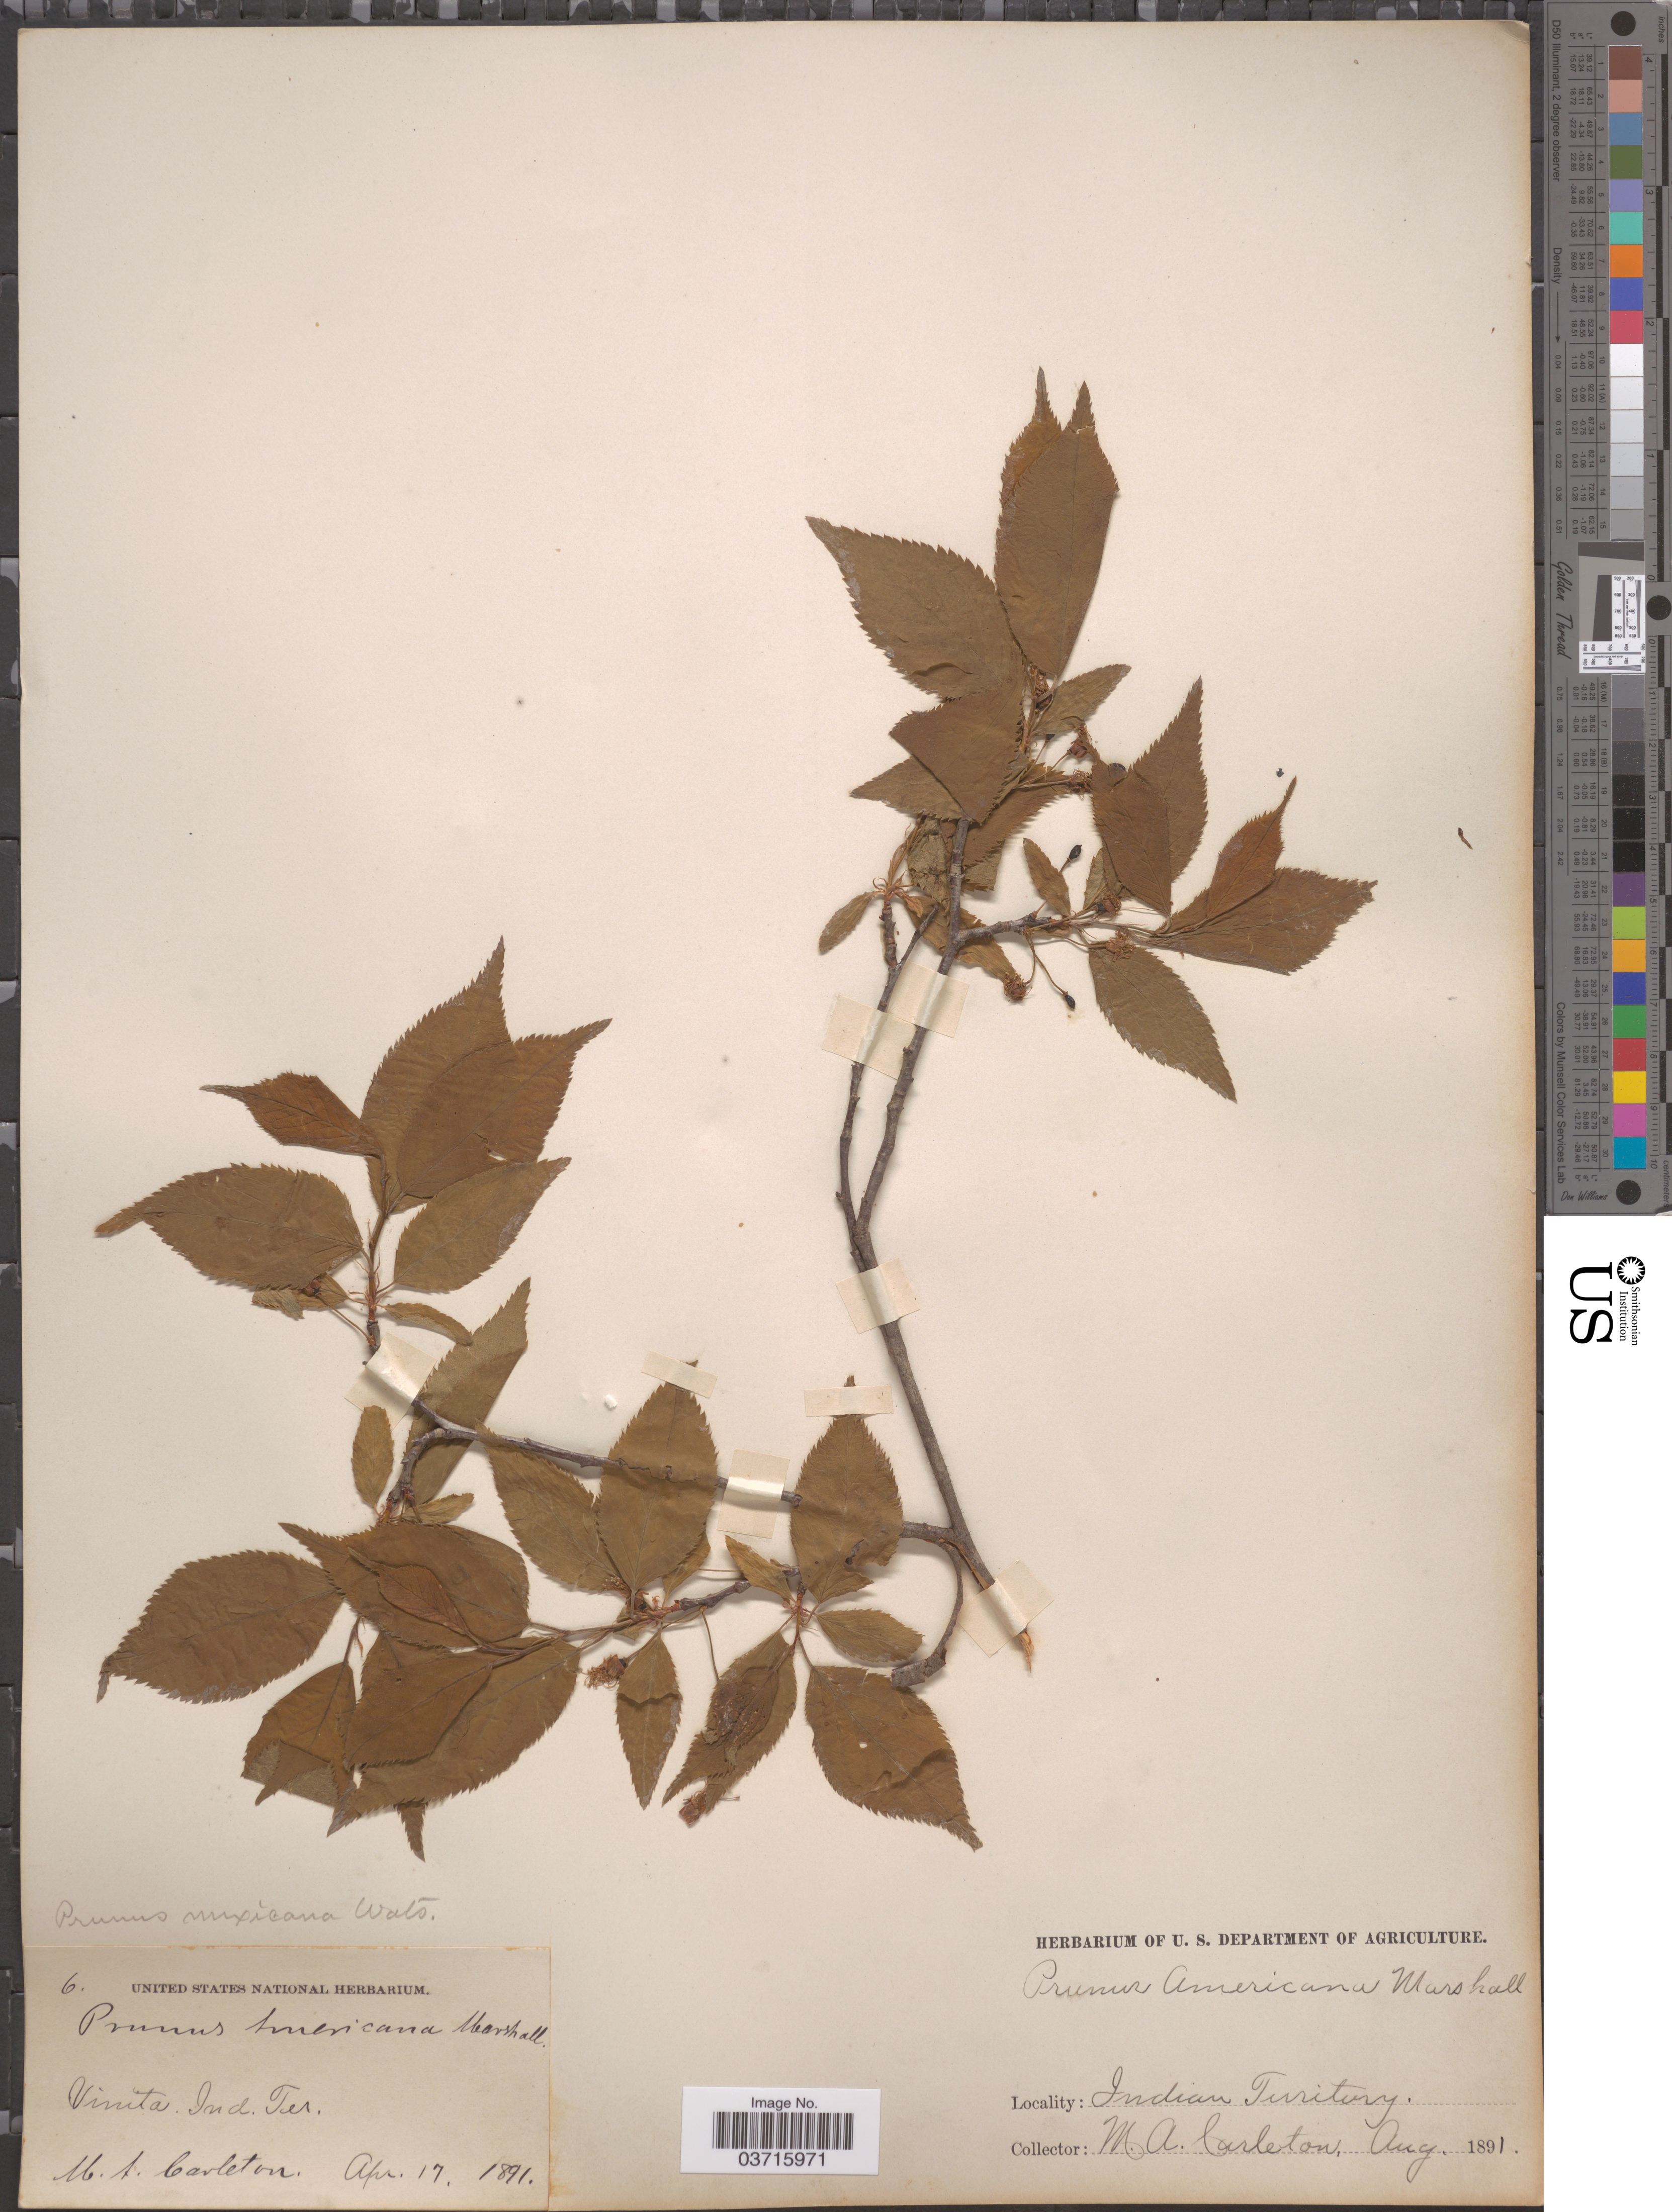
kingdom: Plantae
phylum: Tracheophyta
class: Magnoliopsida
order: Rosales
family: Rosaceae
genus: Prunus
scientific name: Prunus mexicana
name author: S. Watson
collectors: M. A. Carleton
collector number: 6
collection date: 1891-04-17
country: United States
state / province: Oklahoma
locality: Vinita, Indian Territory.